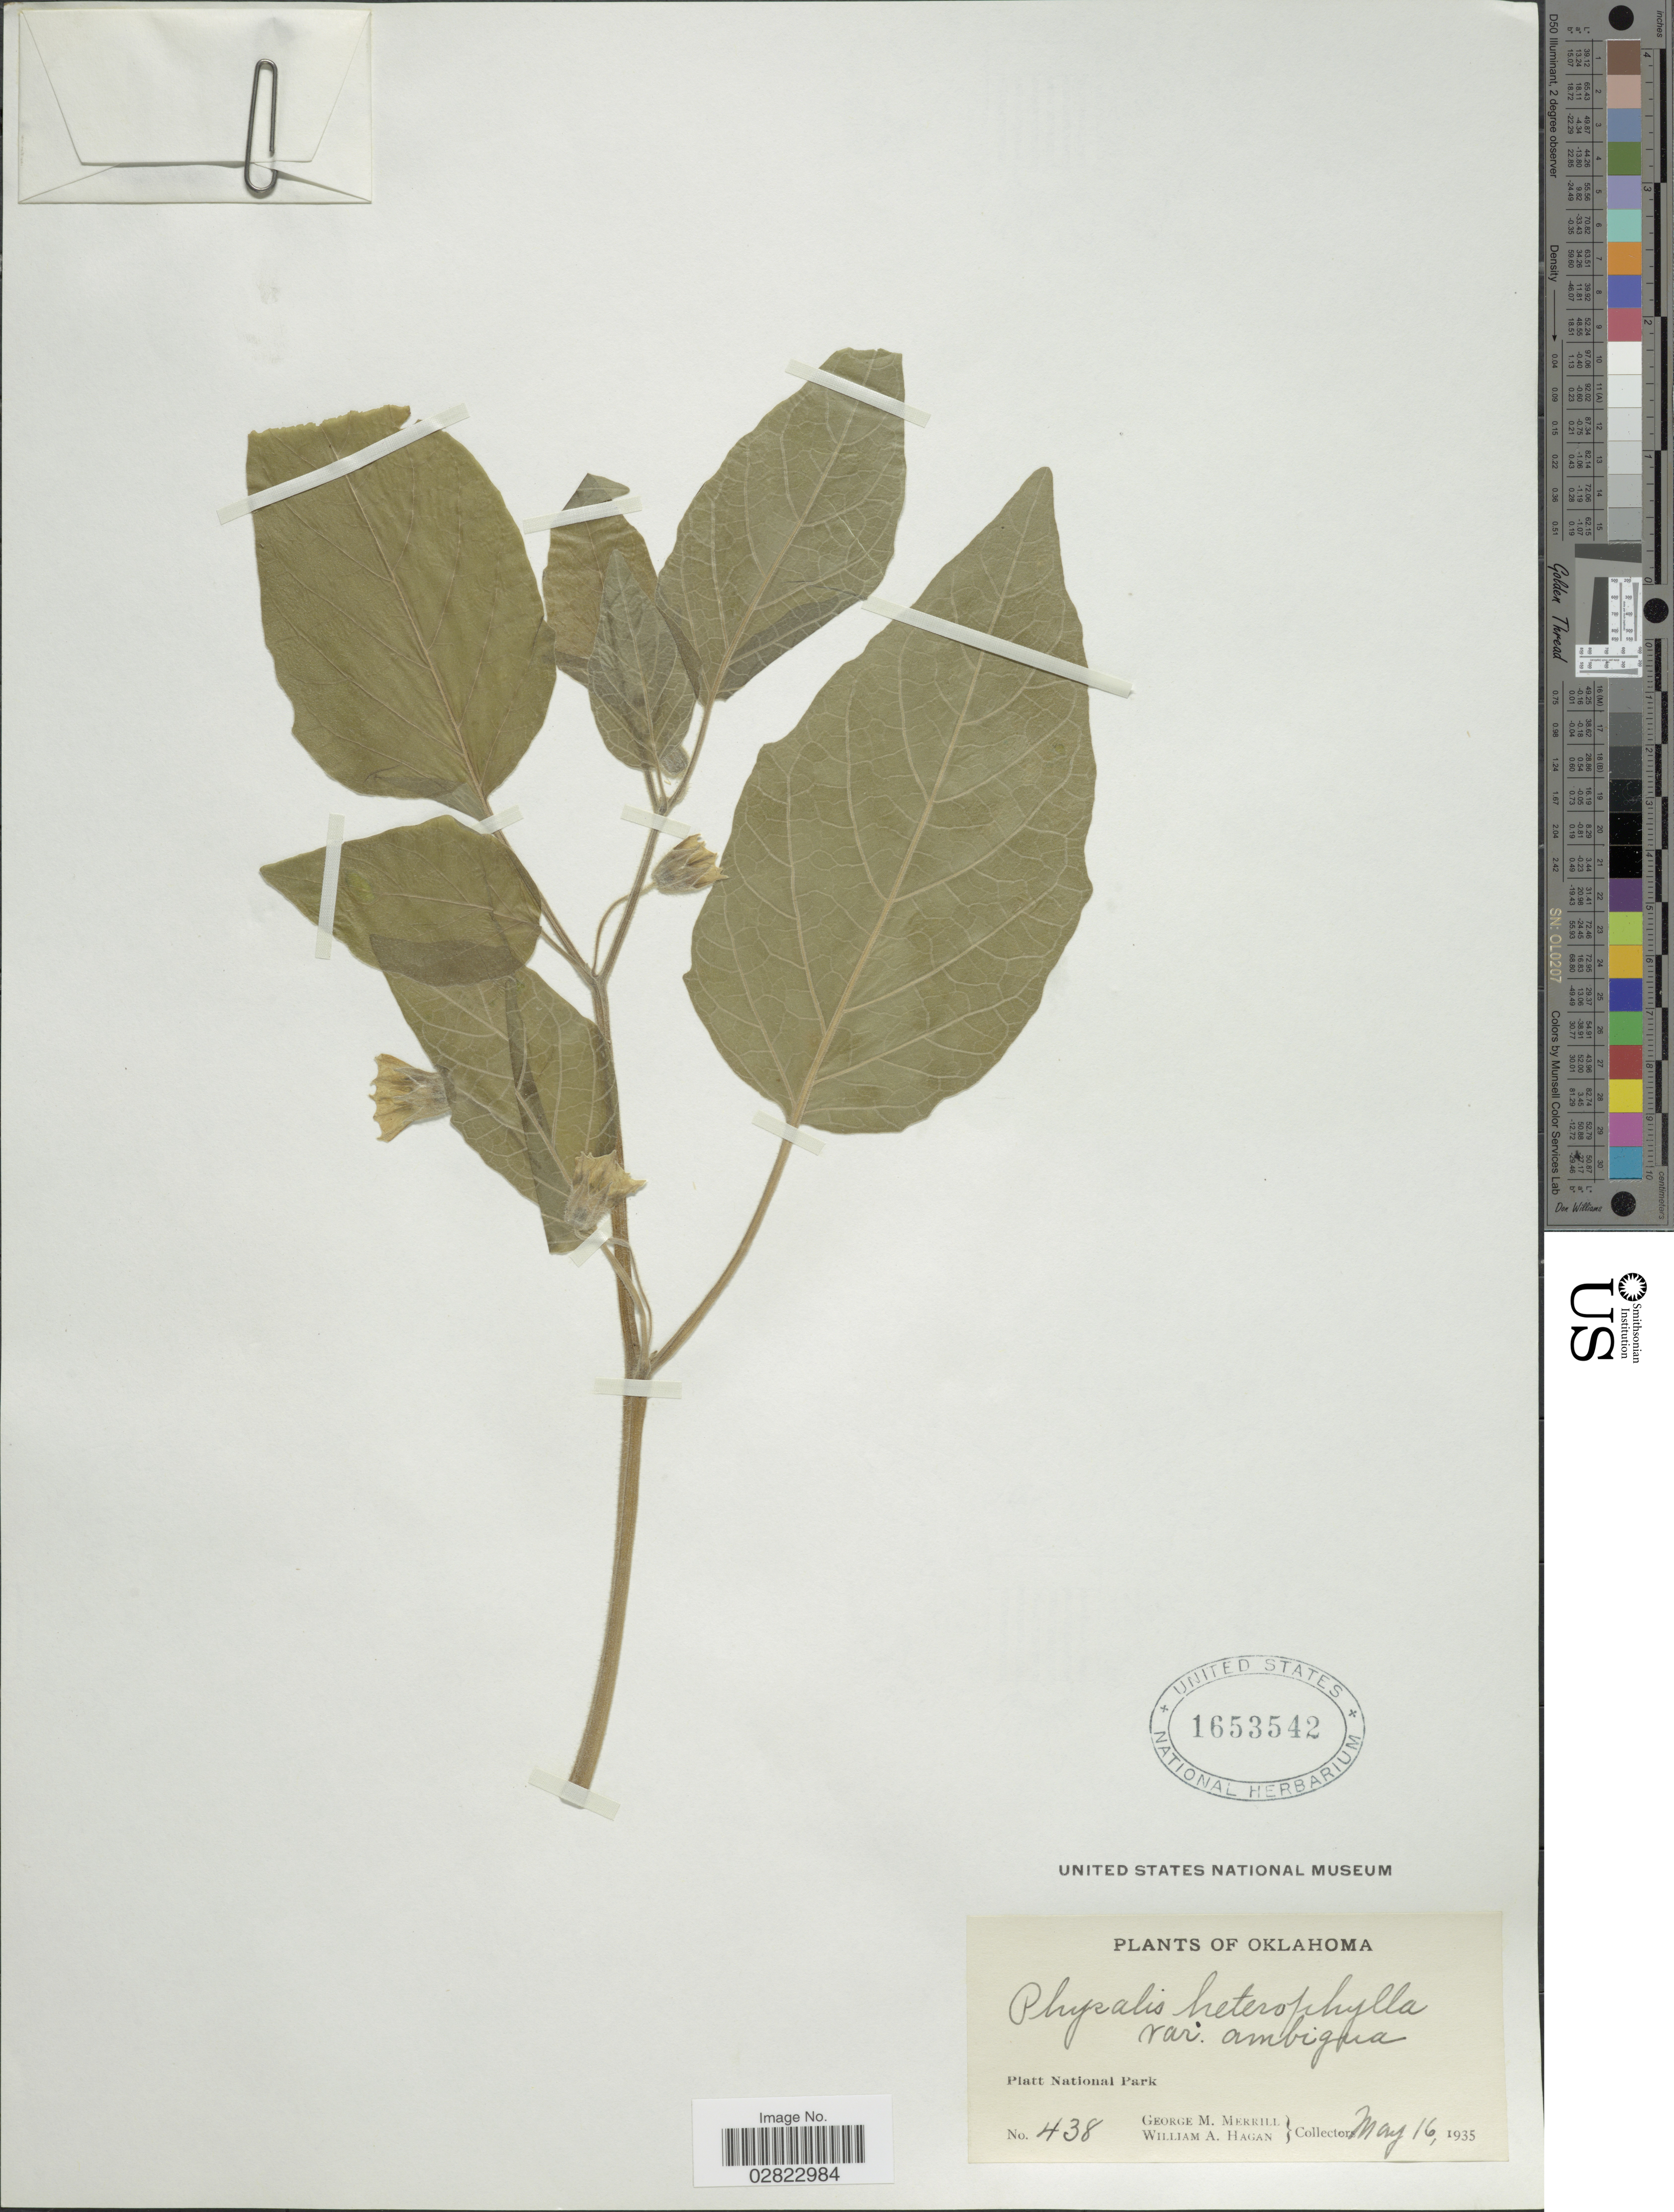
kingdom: Plantae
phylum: Tracheophyta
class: Magnoliopsida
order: Solanales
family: Solanaceae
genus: Physalis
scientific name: Physalis ambigua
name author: (A. Gray) Britton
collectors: G. M. Merrill & W. Hagan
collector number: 438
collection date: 1935-05-16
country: United States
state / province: Oklahoma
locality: Platt National Park.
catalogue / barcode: US 1653542